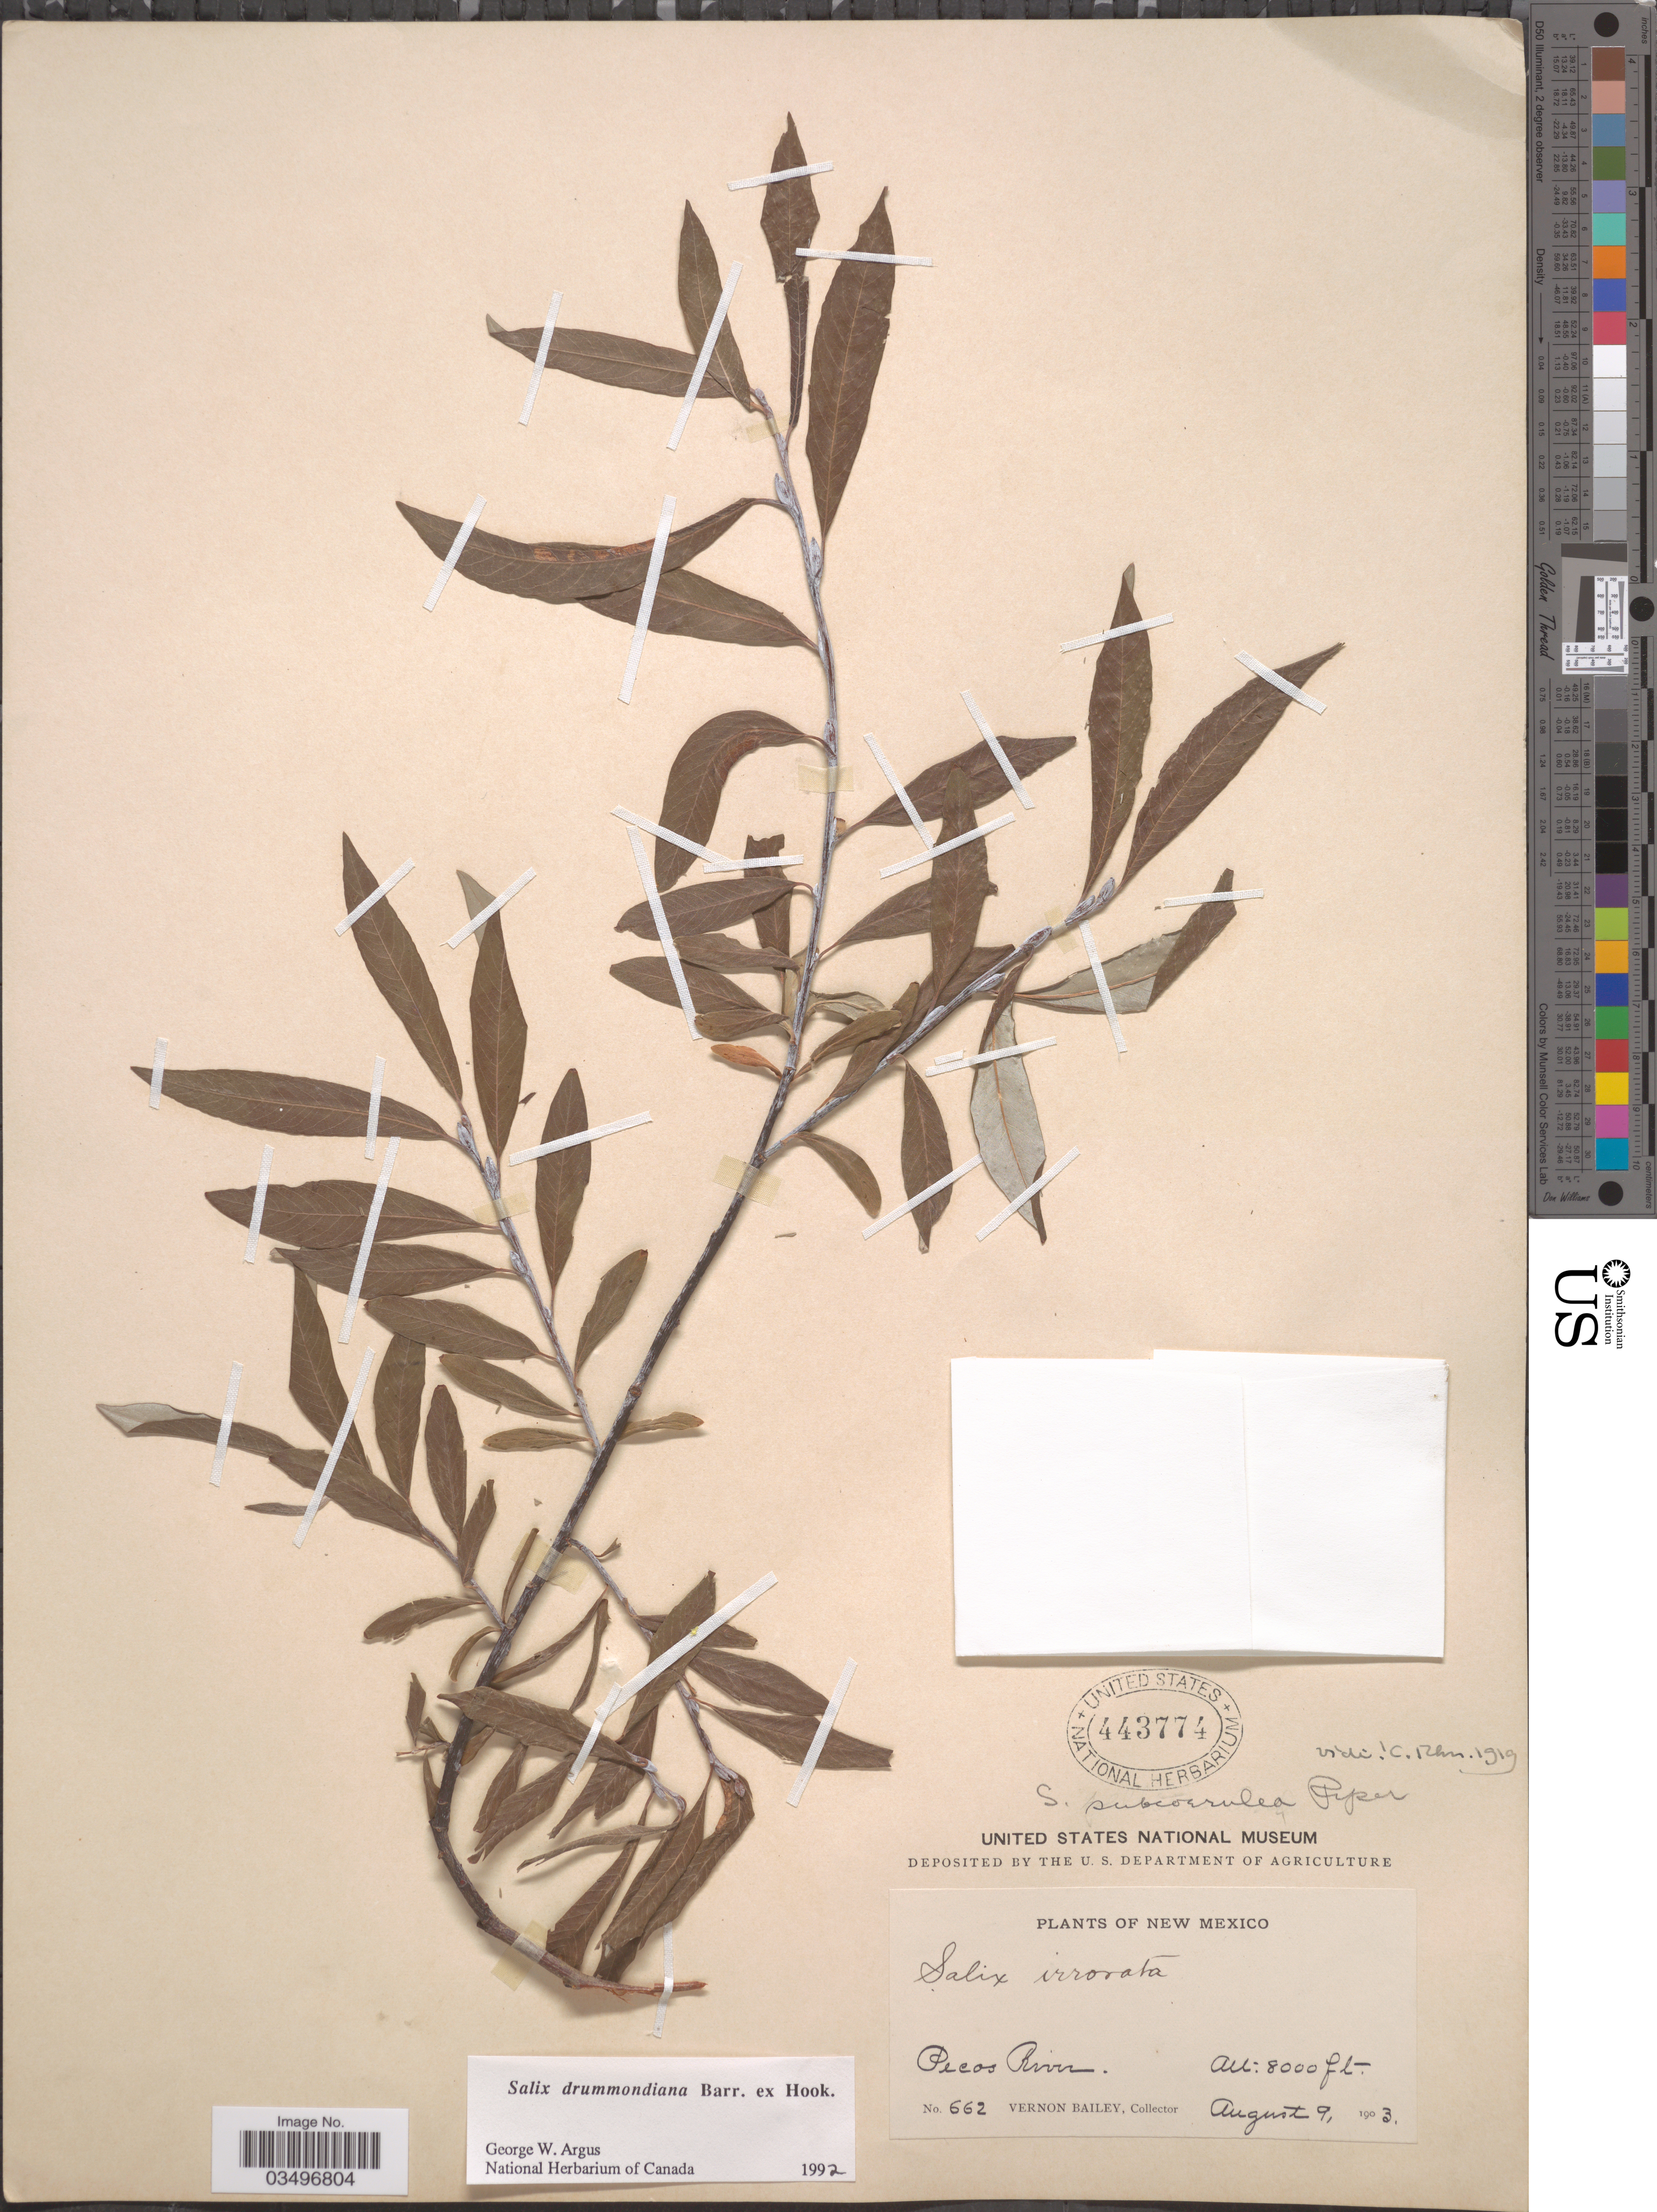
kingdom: Plantae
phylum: Tracheophyta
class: Magnoliopsida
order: Malpighiales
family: Salicaceae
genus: Salix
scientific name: Salix drummondiana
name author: Barratt ex Hook.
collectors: V. O. Bailey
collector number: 662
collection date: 1903-08-09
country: United States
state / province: New Mexico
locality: Pecos River.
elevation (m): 2438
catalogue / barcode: US 443774